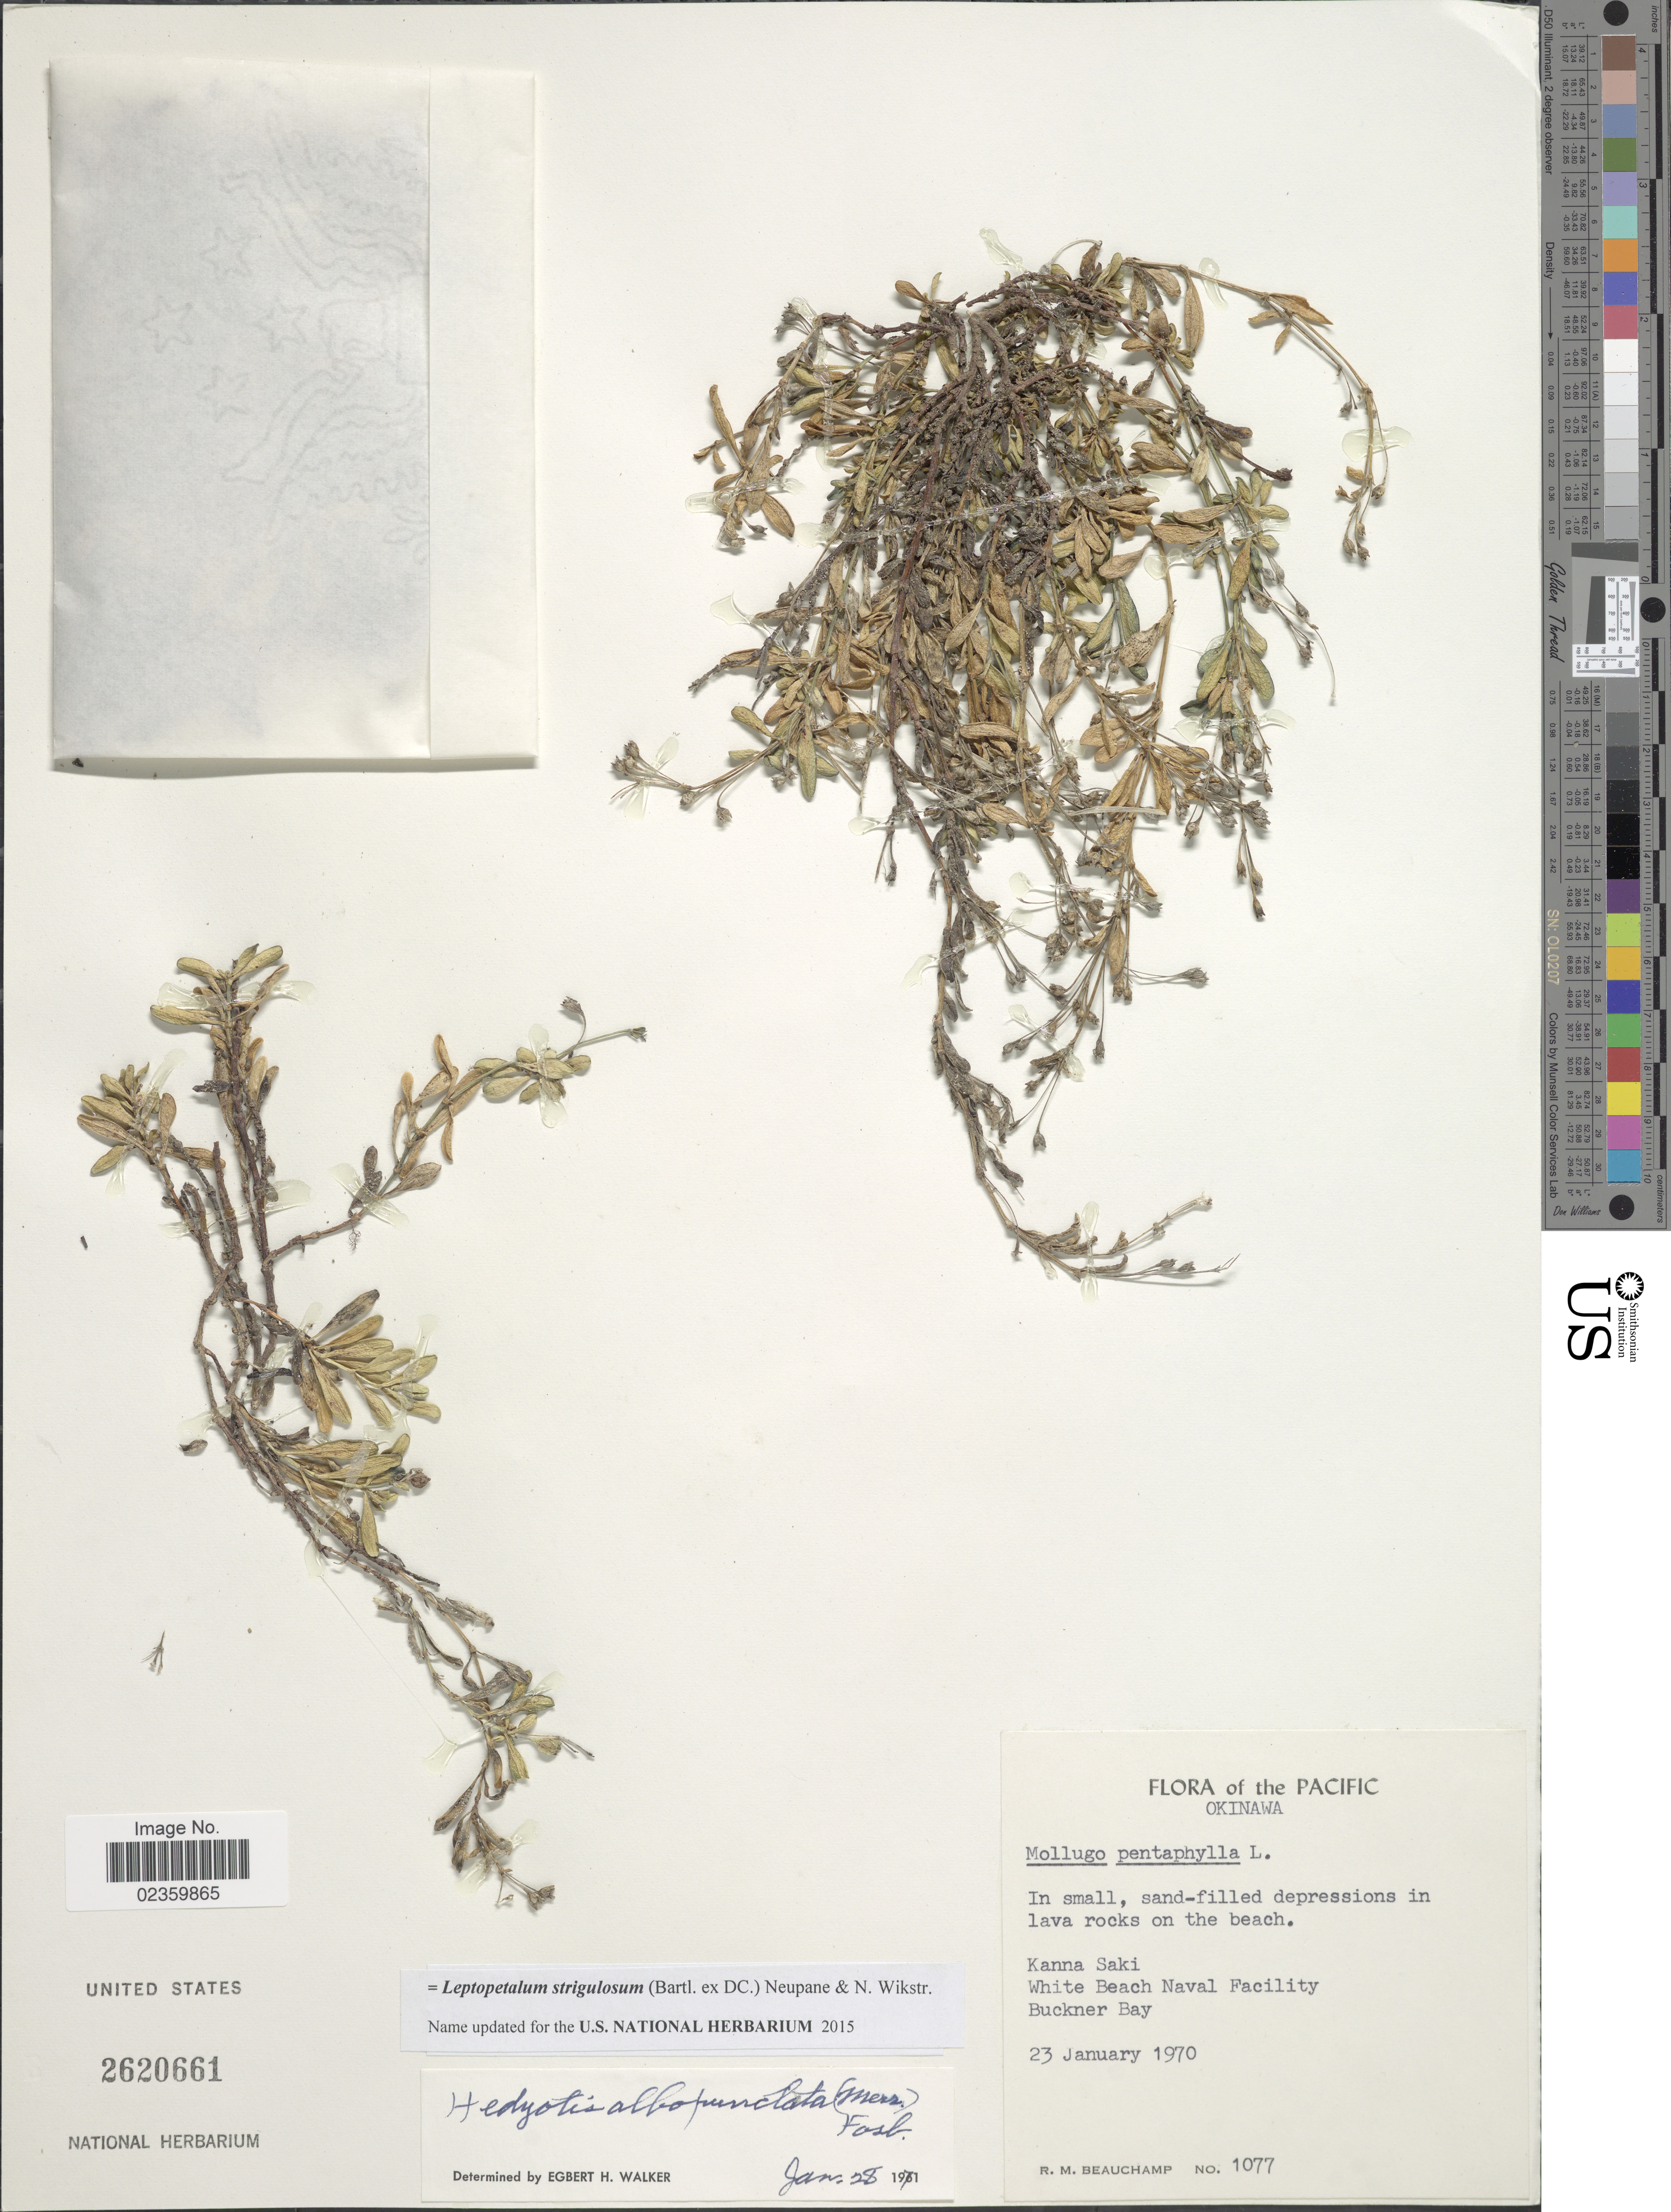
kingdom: Plantae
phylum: Tracheophyta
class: Magnoliopsida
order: Gentianales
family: Rubiaceae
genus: Leptopetalum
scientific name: Leptopetalum strigulosum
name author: (Bartl. ex DC.) Neupane & N. Wikstr.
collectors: R. Beauchamp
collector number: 1077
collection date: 1970-01-23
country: Japan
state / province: Okinawa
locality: The Pacific, Okinawa, Kanna Saki, White Beach Naval Facility, Buckner Bay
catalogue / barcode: US 2620661